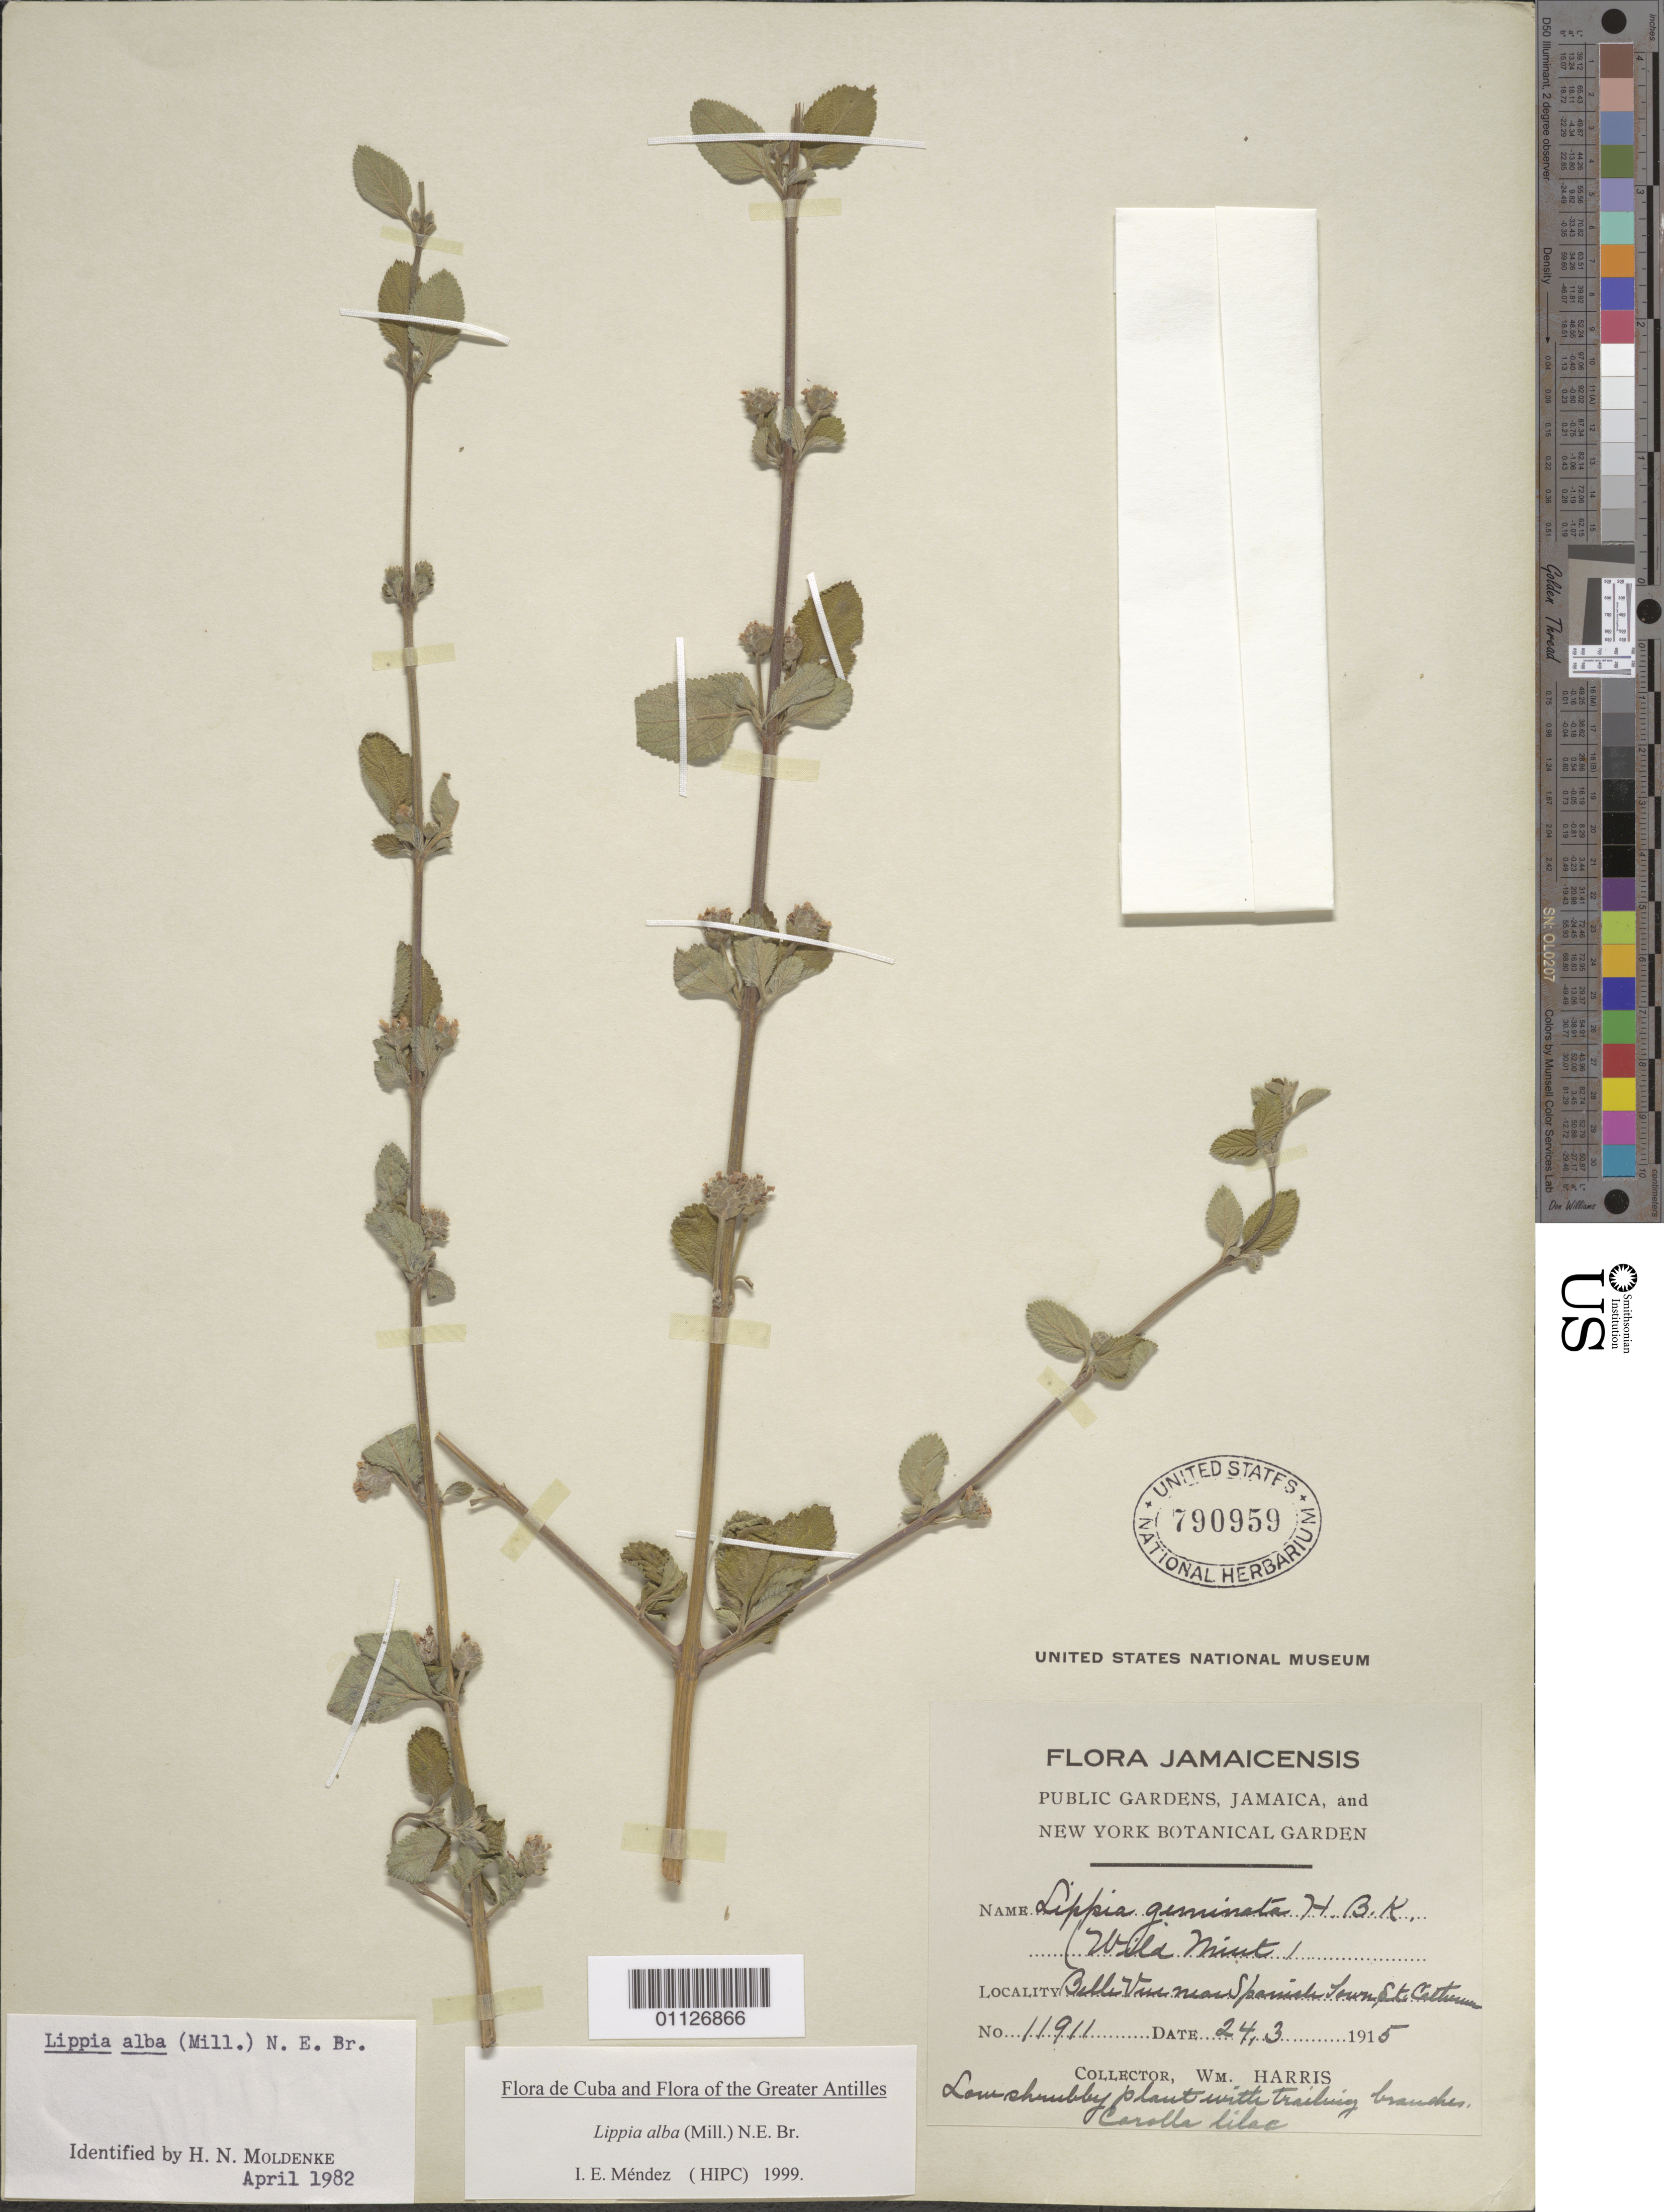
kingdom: Plantae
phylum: Tracheophyta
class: Magnoliopsida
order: Lamiales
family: Verbenaceae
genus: Lippia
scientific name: Lippia alba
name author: (Mill.) N.E. Br. ex Britton & P. Wilson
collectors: W. Harris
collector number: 11911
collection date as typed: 24 Mar 1915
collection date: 1915-03-24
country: Jamaica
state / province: Saint Catherine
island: Jamaica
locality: Belle Vue near Spanish Town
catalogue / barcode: US 790959